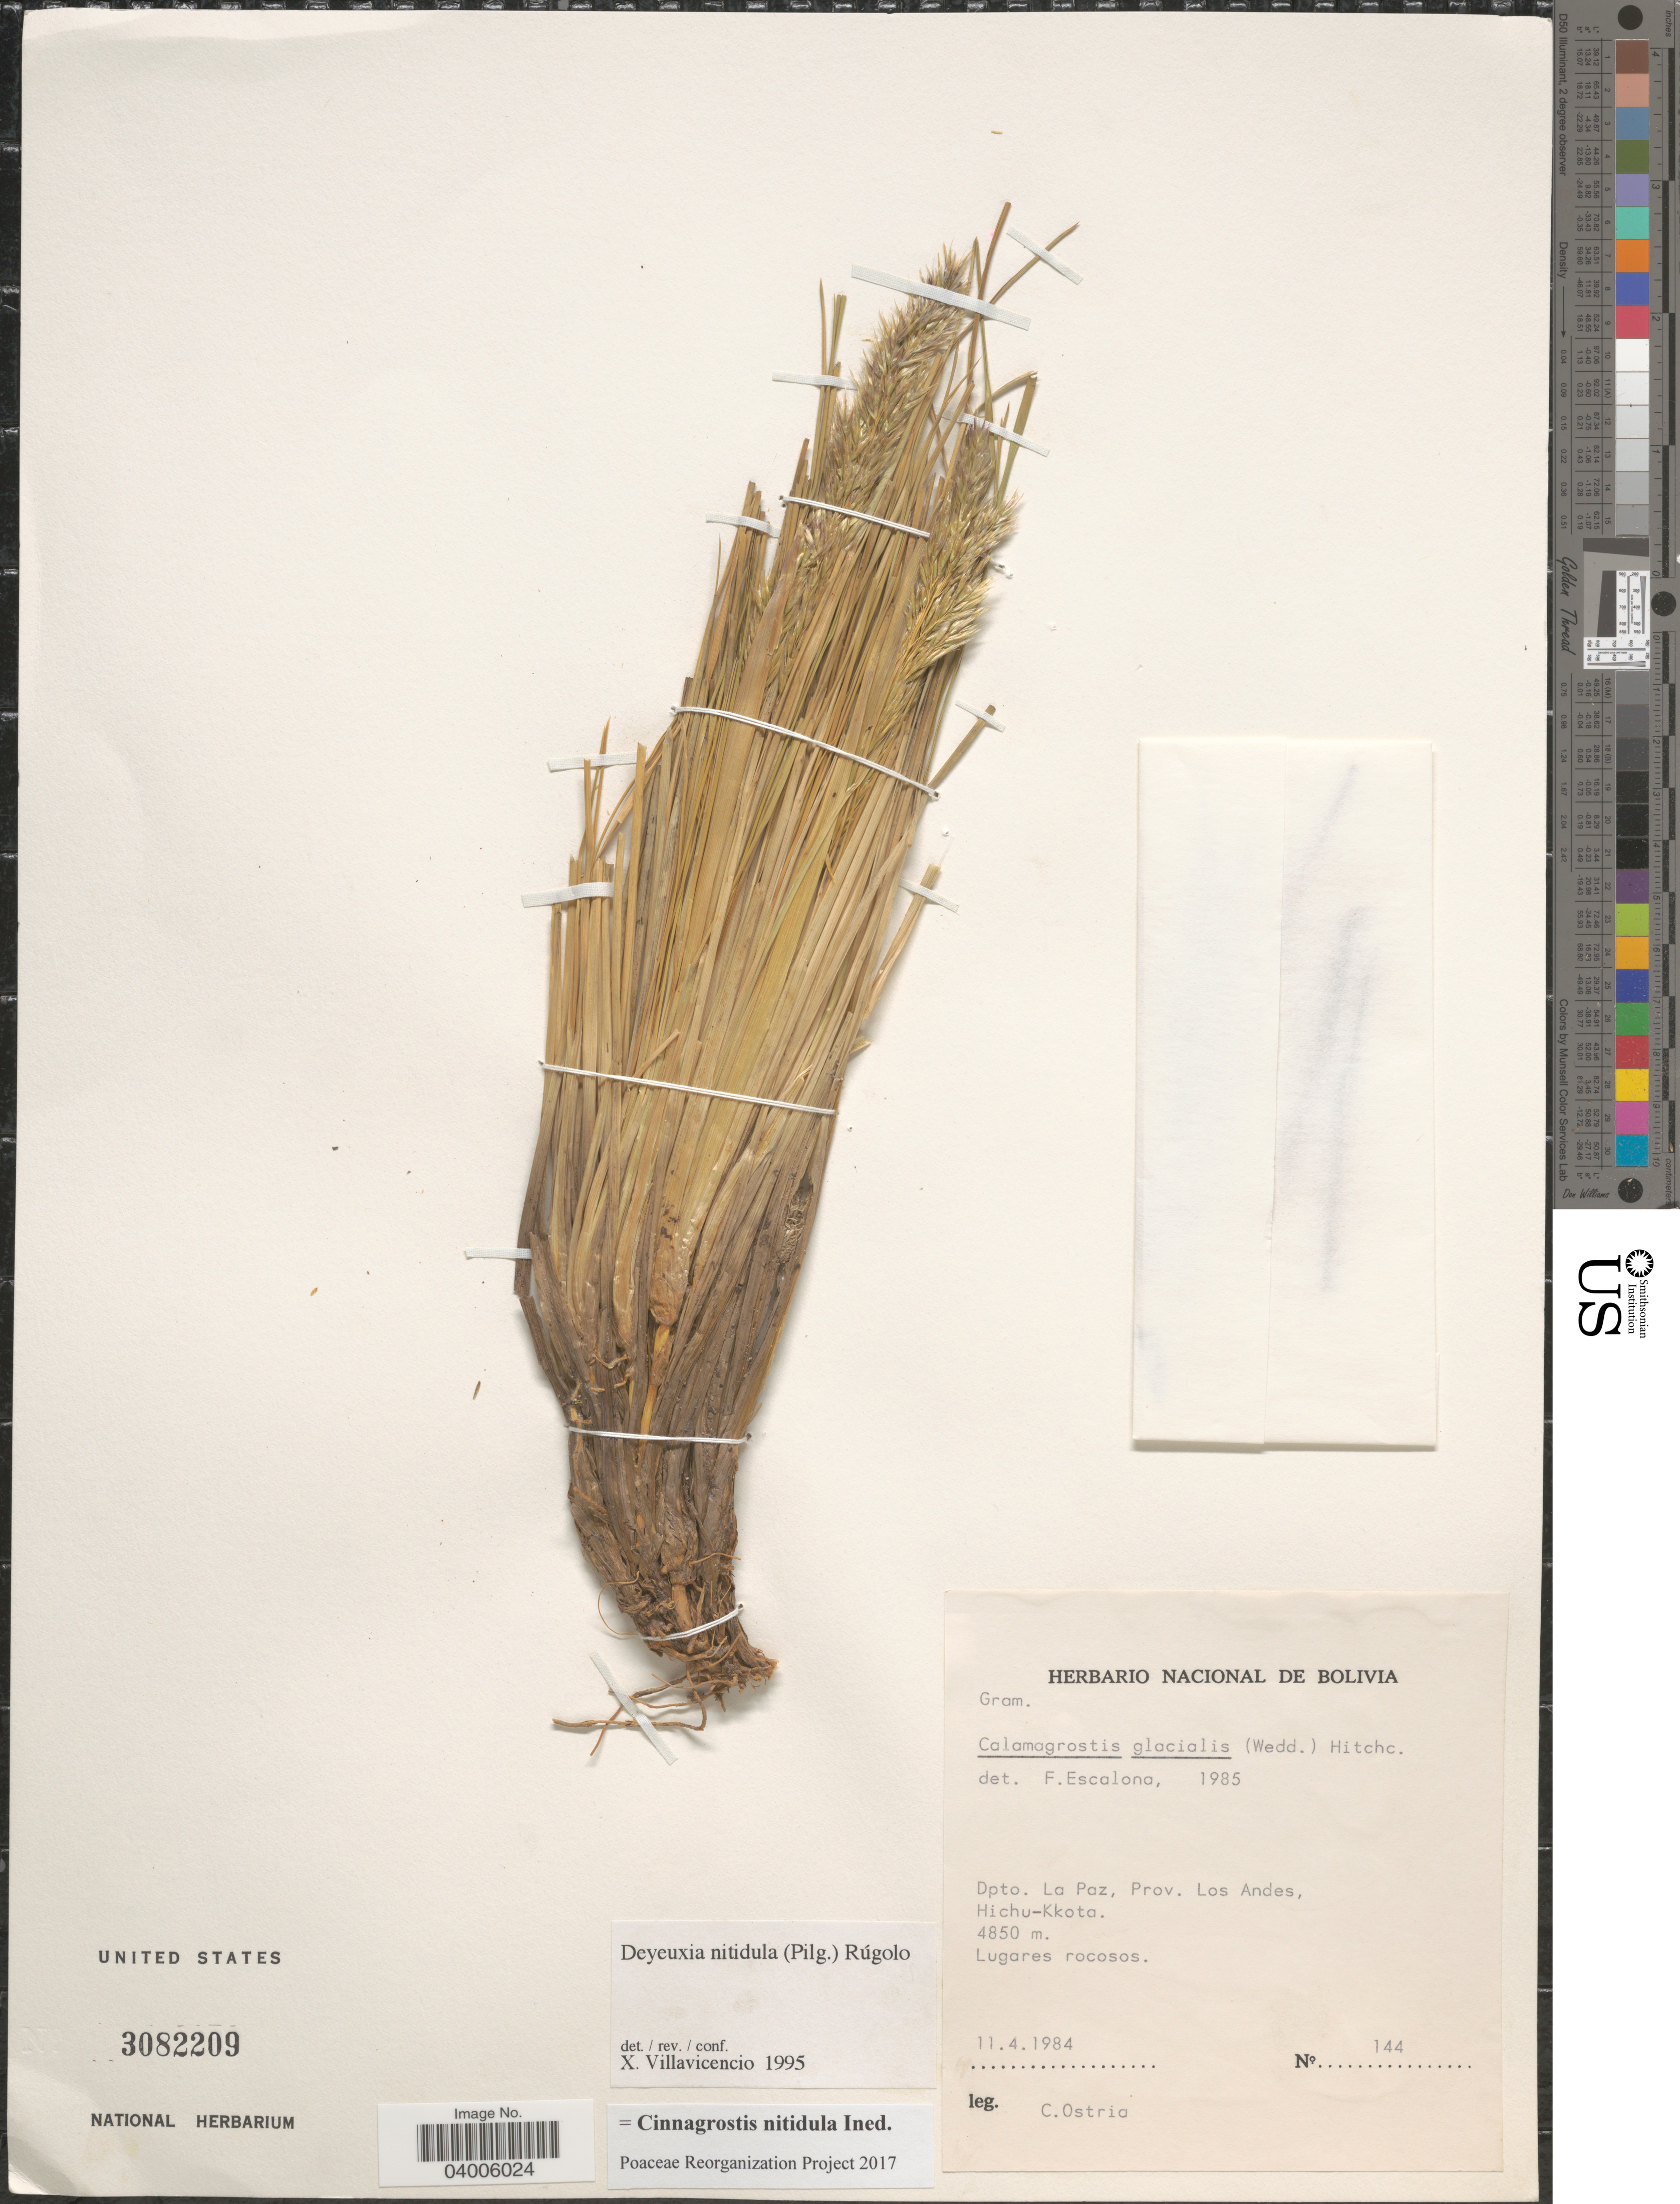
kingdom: Plantae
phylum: Tracheophyta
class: Liliopsida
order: Poales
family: Poaceae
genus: Cinnagrostis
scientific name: Cinnagrostis nitidula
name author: (Wedd.) P.M. Peterson et al.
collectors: C. Ostria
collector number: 144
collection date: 1984-04-11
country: Bolivia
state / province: La Paz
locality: Dpto. La Paz, Prov. Los Andes, Hichu-Kkota.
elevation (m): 4850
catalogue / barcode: US 3082209